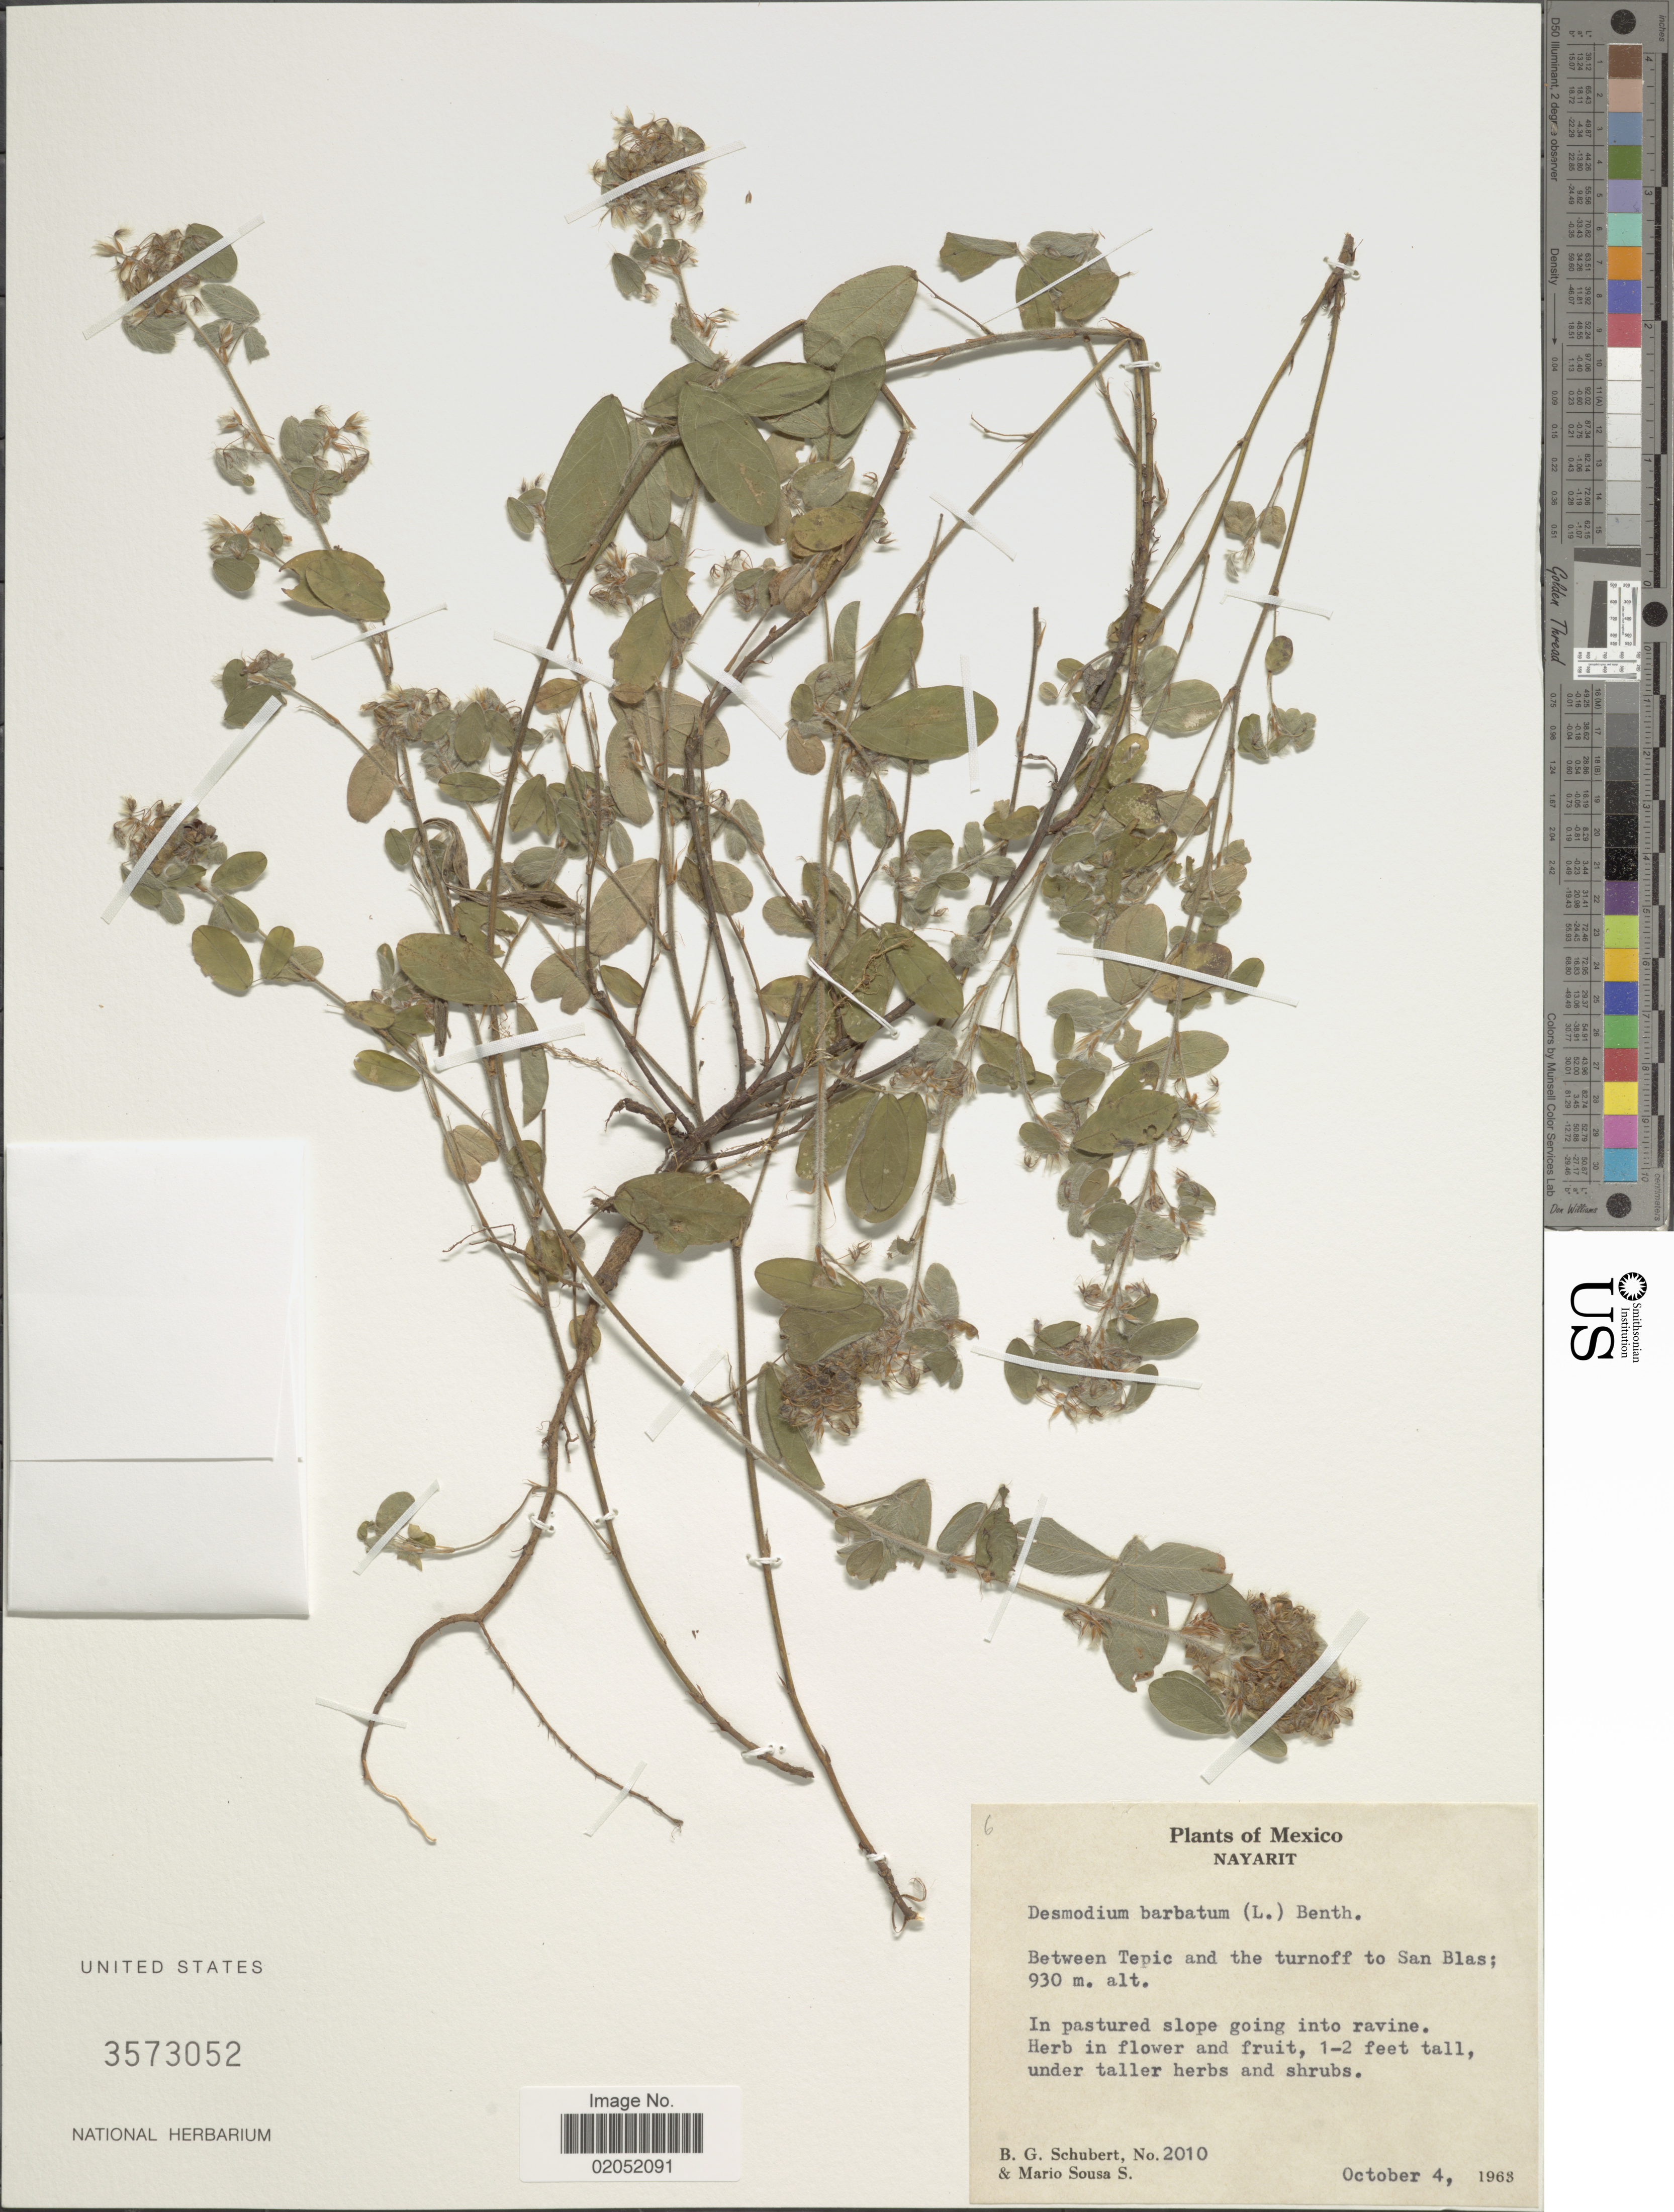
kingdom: Plantae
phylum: Tracheophyta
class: Magnoliopsida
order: Fabales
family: Fabaceae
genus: Grona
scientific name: Grona barbata var. barbata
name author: (L.) H. Ohashi & K. Ohashi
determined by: Strong, Mark T., (BOT), Smithsonian Institution - National Museum of Natural History (UNITED STATES)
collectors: B. Schubert & M. Sousa S.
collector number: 2010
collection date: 1963-10-04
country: Mexico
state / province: Nayarit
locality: Between Tepic and the turnoff to San Blass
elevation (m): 930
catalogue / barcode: US 3573052